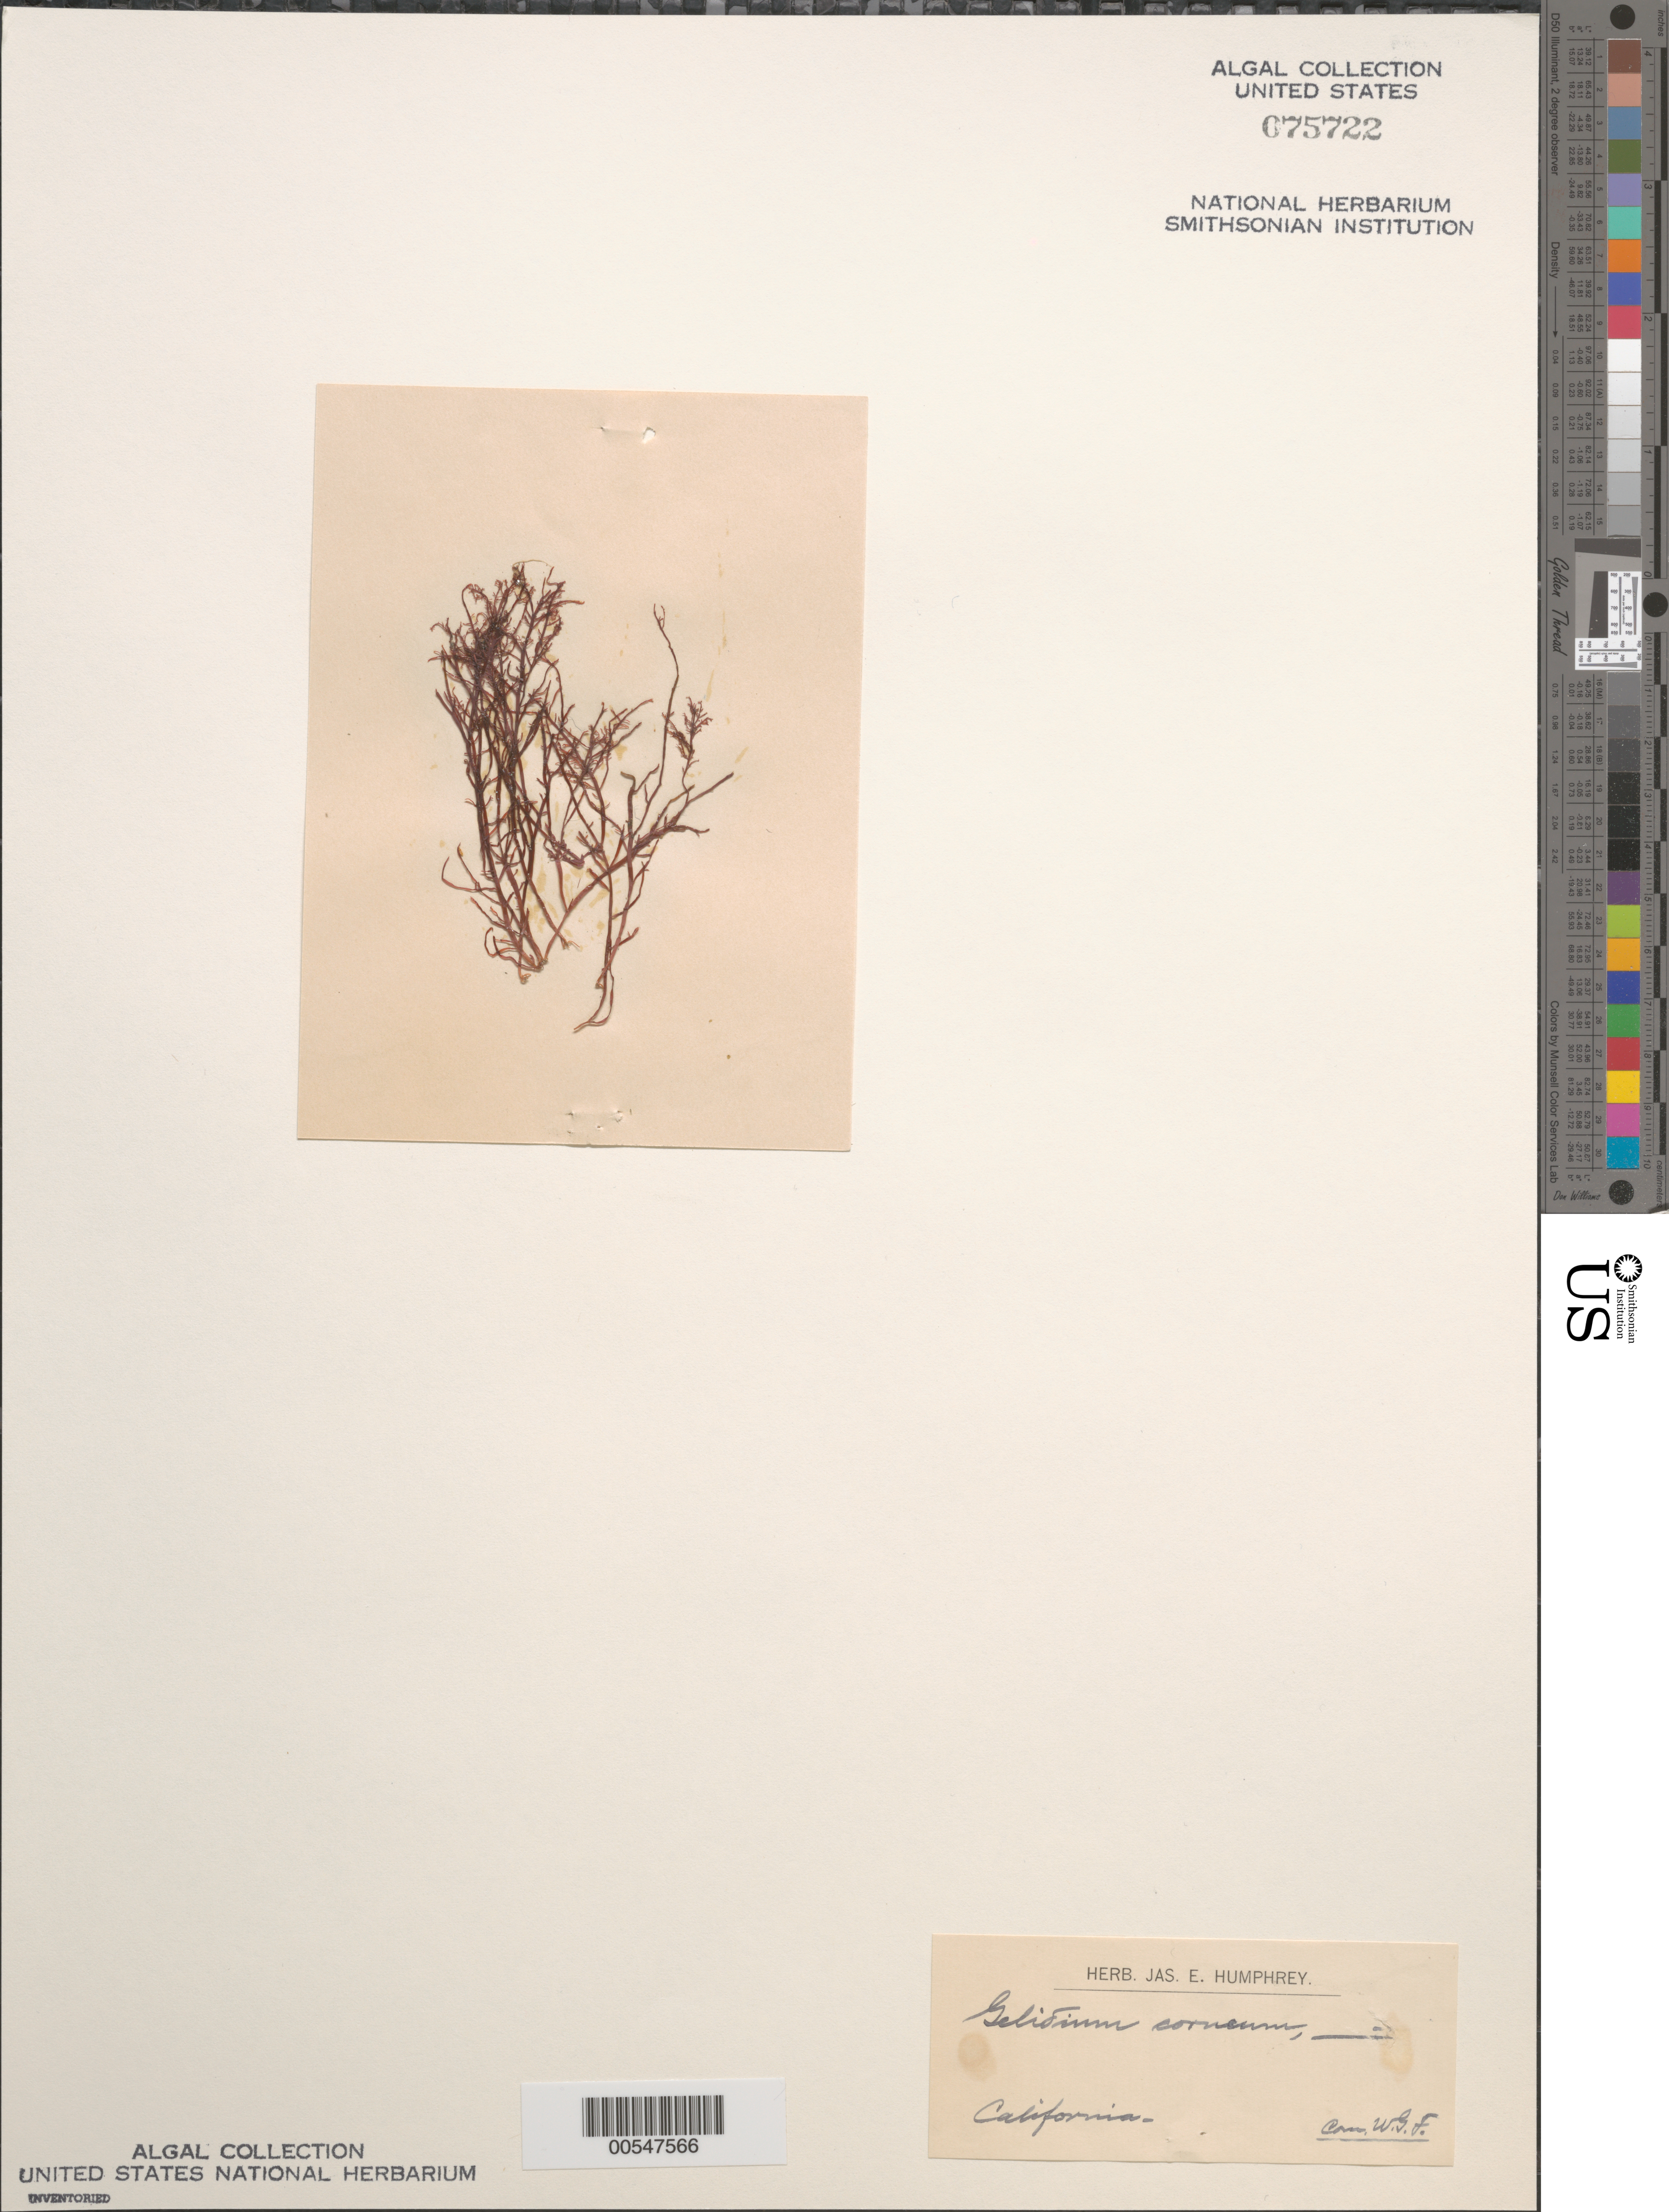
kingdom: Plantae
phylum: Rhodophyta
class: Florideophyceae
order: Gelidiales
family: Gelidiaceae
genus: Gelidium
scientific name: Gelidium corneum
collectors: W. G. Farlow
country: United States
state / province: California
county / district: San Diego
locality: False Bay, San Diego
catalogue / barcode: US 75722